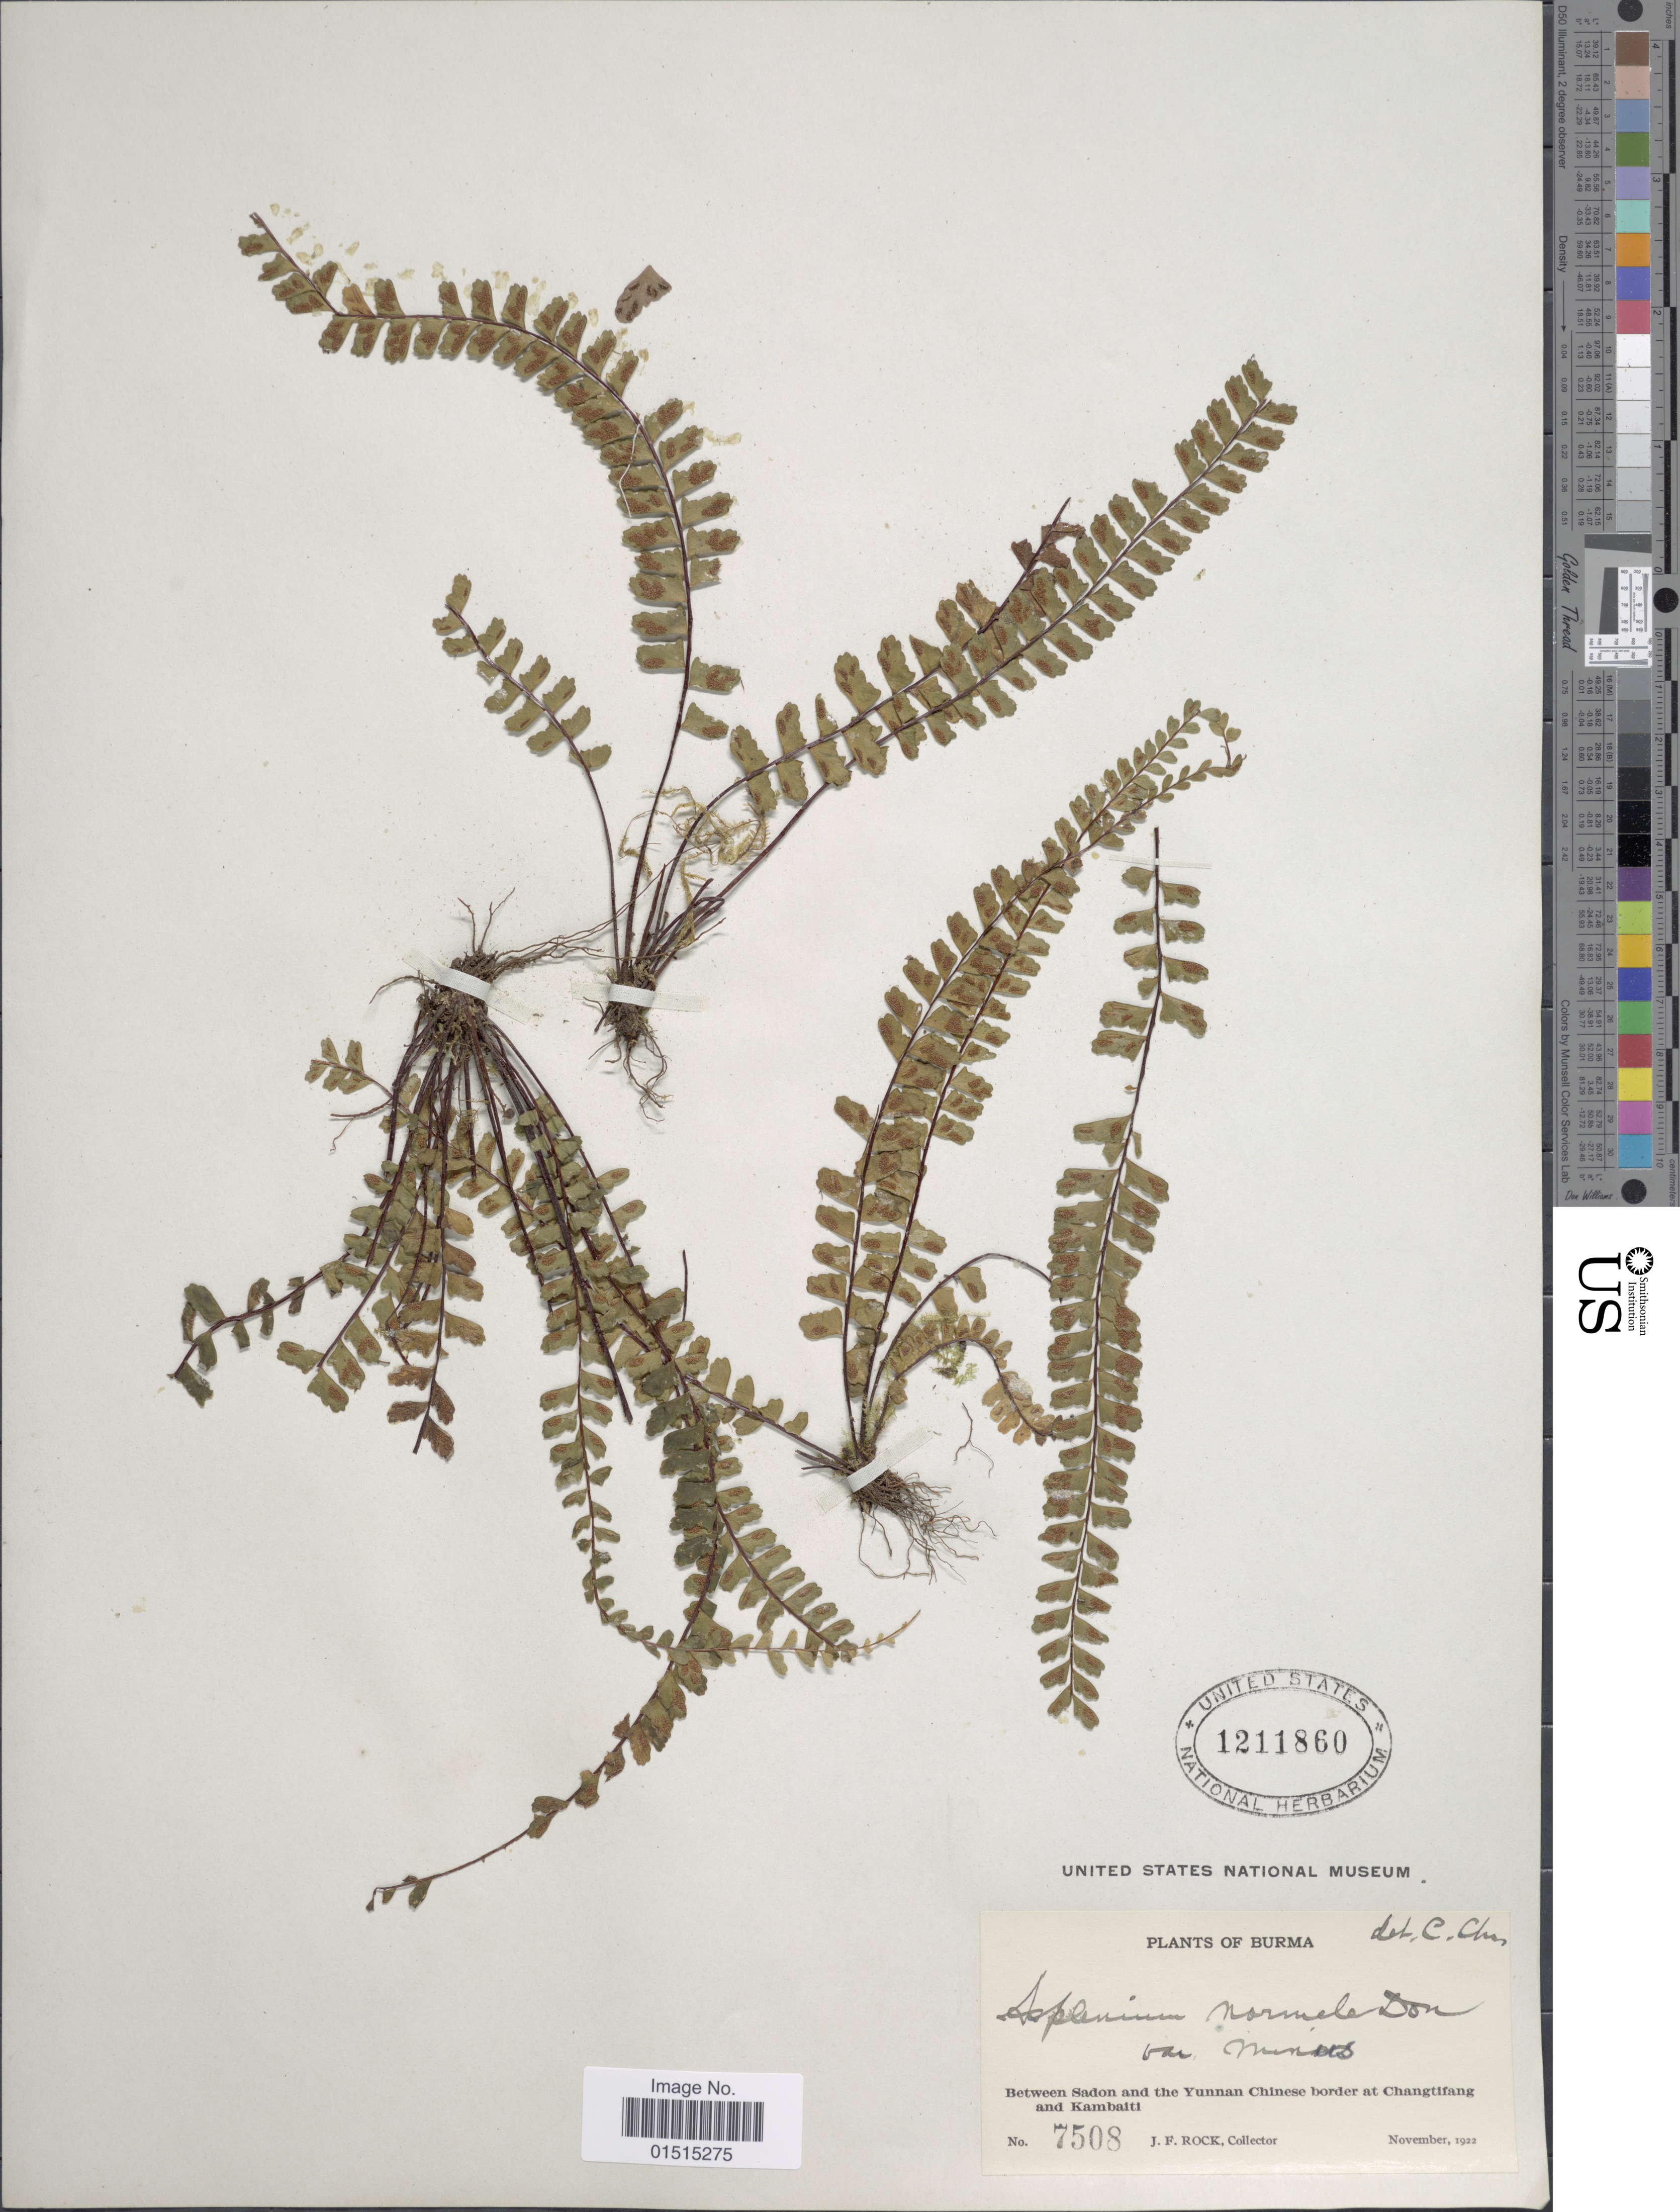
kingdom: Plantae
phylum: Tracheophyta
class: Polypodiopsida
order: Polypodiales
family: Aspleniaceae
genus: Asplenium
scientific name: Asplenium normale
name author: D. Don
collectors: J. Rock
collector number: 7508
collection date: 1922-11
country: Myanmar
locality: Burma, Between Sadon and the Yunnan Chinese border at Changtifang and Kambaiti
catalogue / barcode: US 1211860